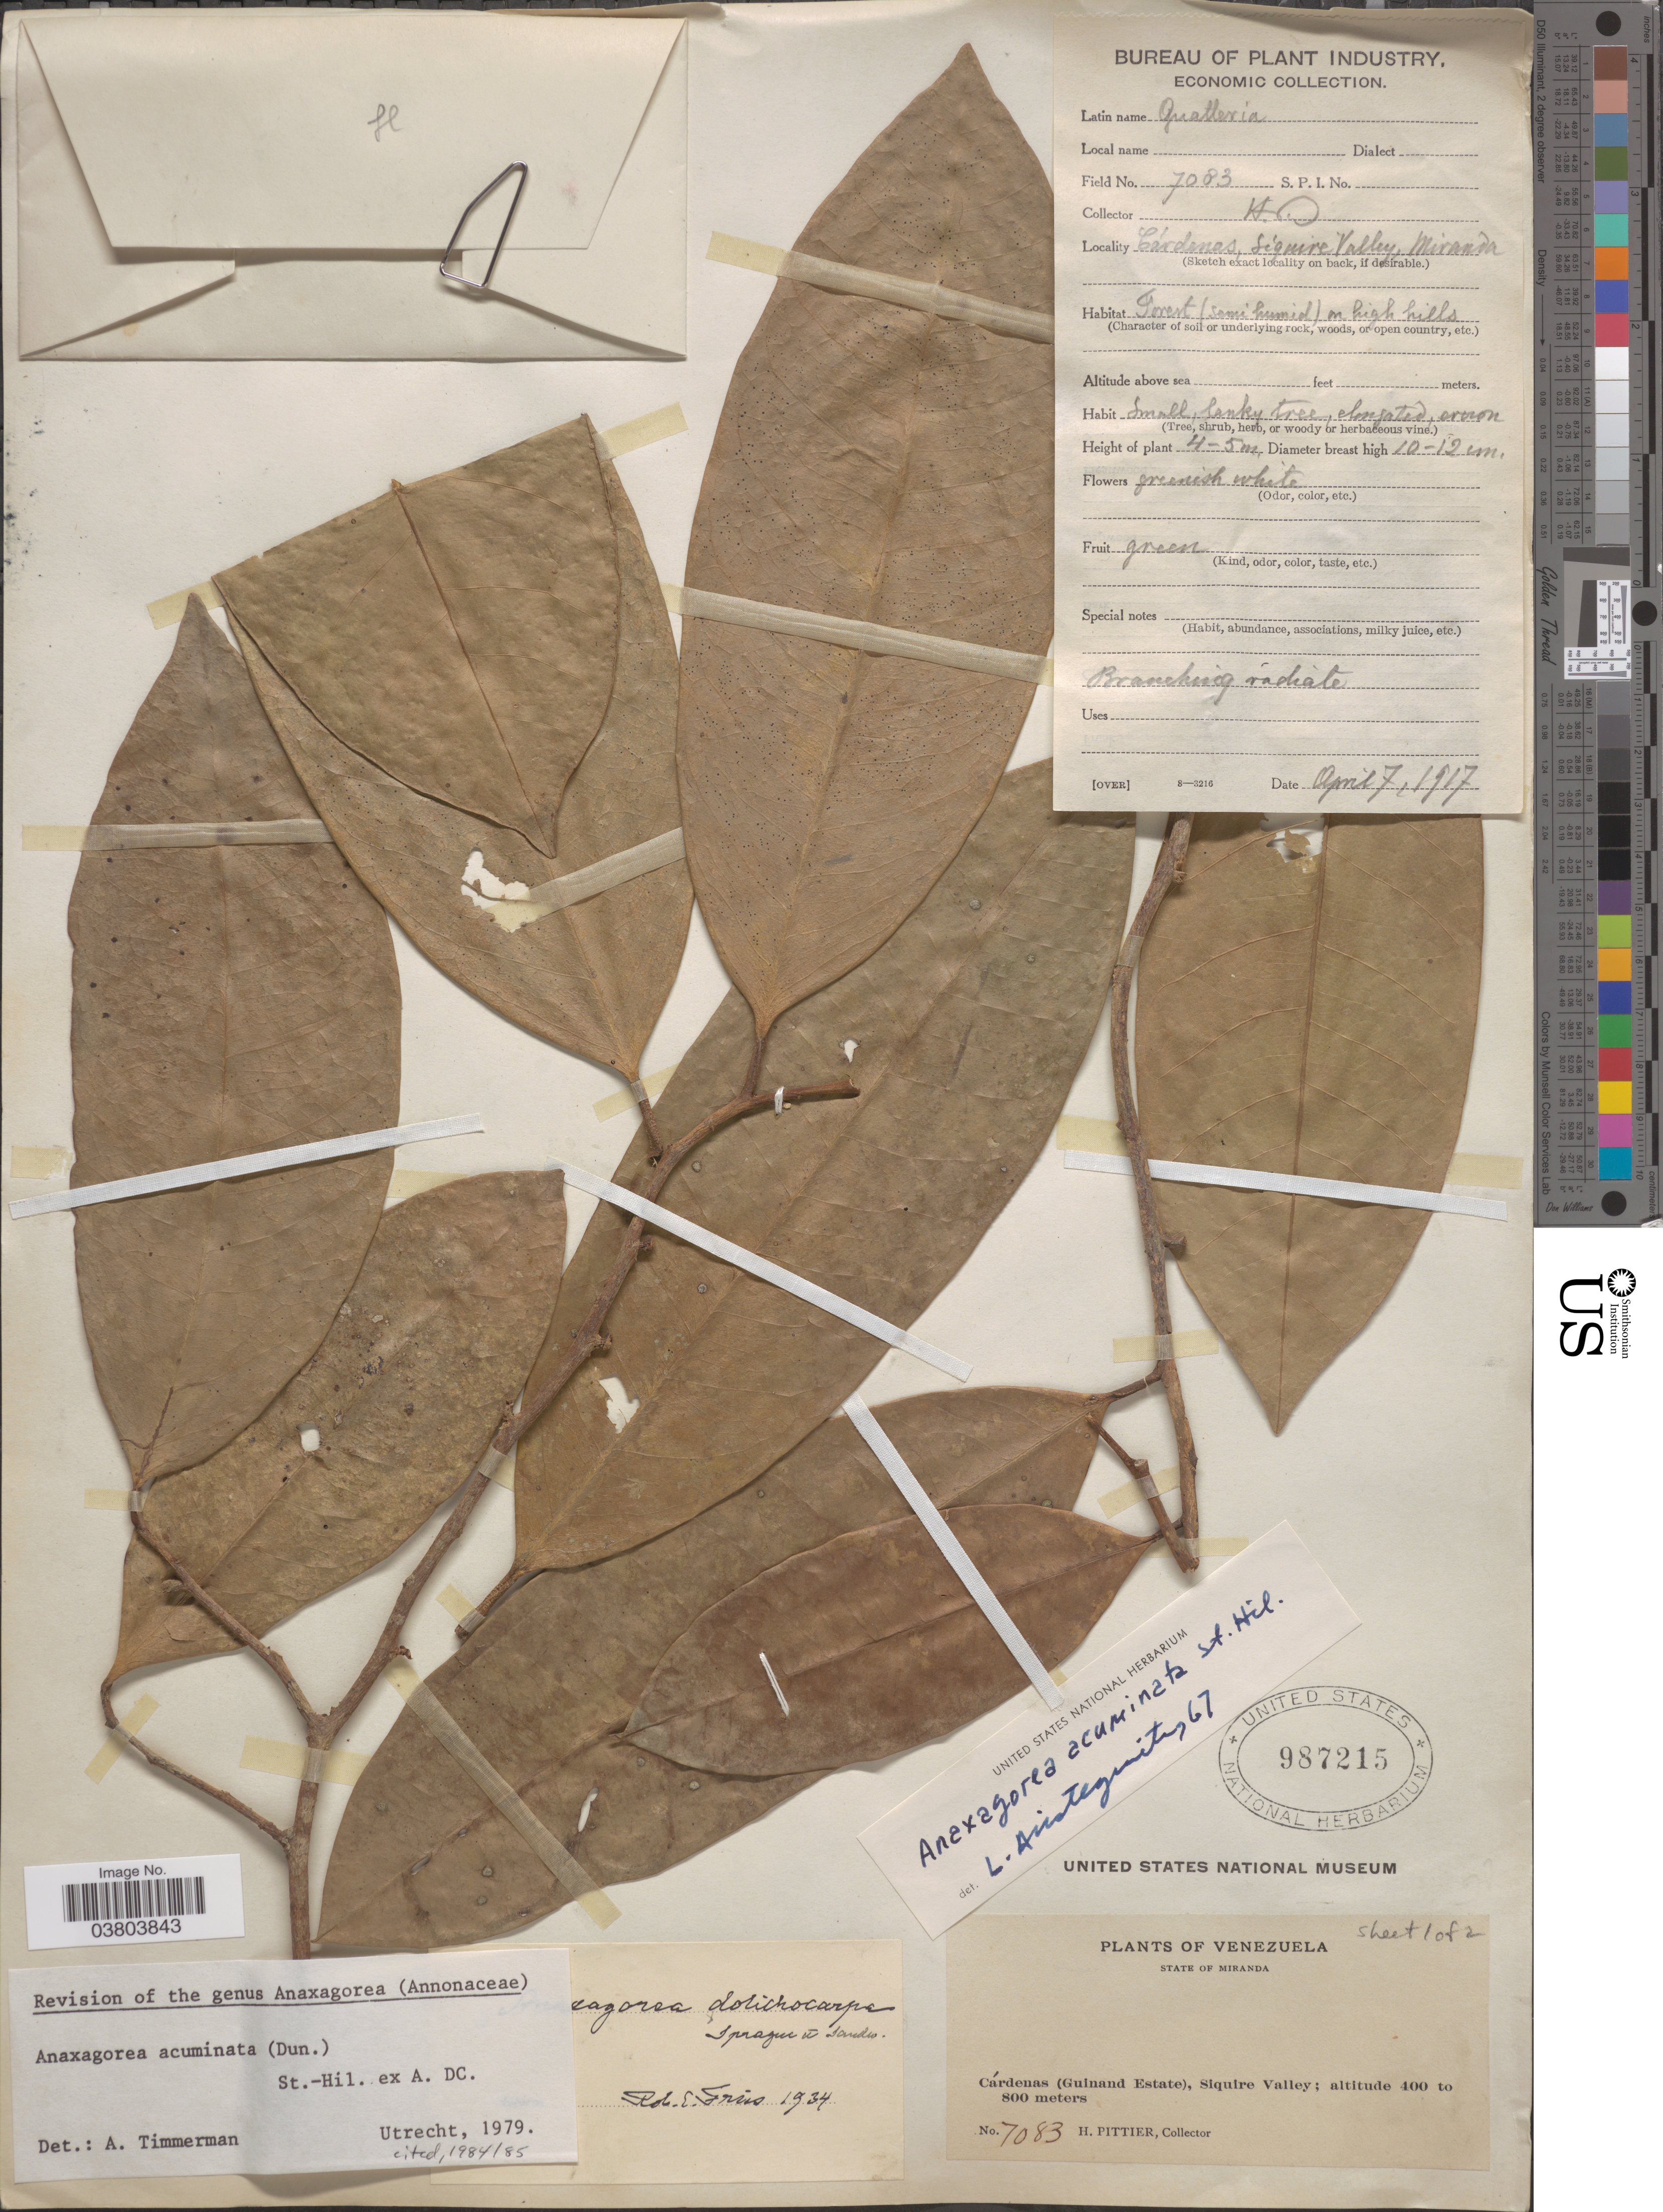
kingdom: Plantae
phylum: Tracheophyta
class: Magnoliopsida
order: Magnoliales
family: Annonaceae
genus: Anaxagorea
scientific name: Anaxagorea acuminata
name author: (Dunal) A. DC.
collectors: H. F. Pittier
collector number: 7083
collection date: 1917-04-07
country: Venezuela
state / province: Miranda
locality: Cárdenas (Guinand Estate), Siquire Valley.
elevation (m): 400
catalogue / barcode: US 987215